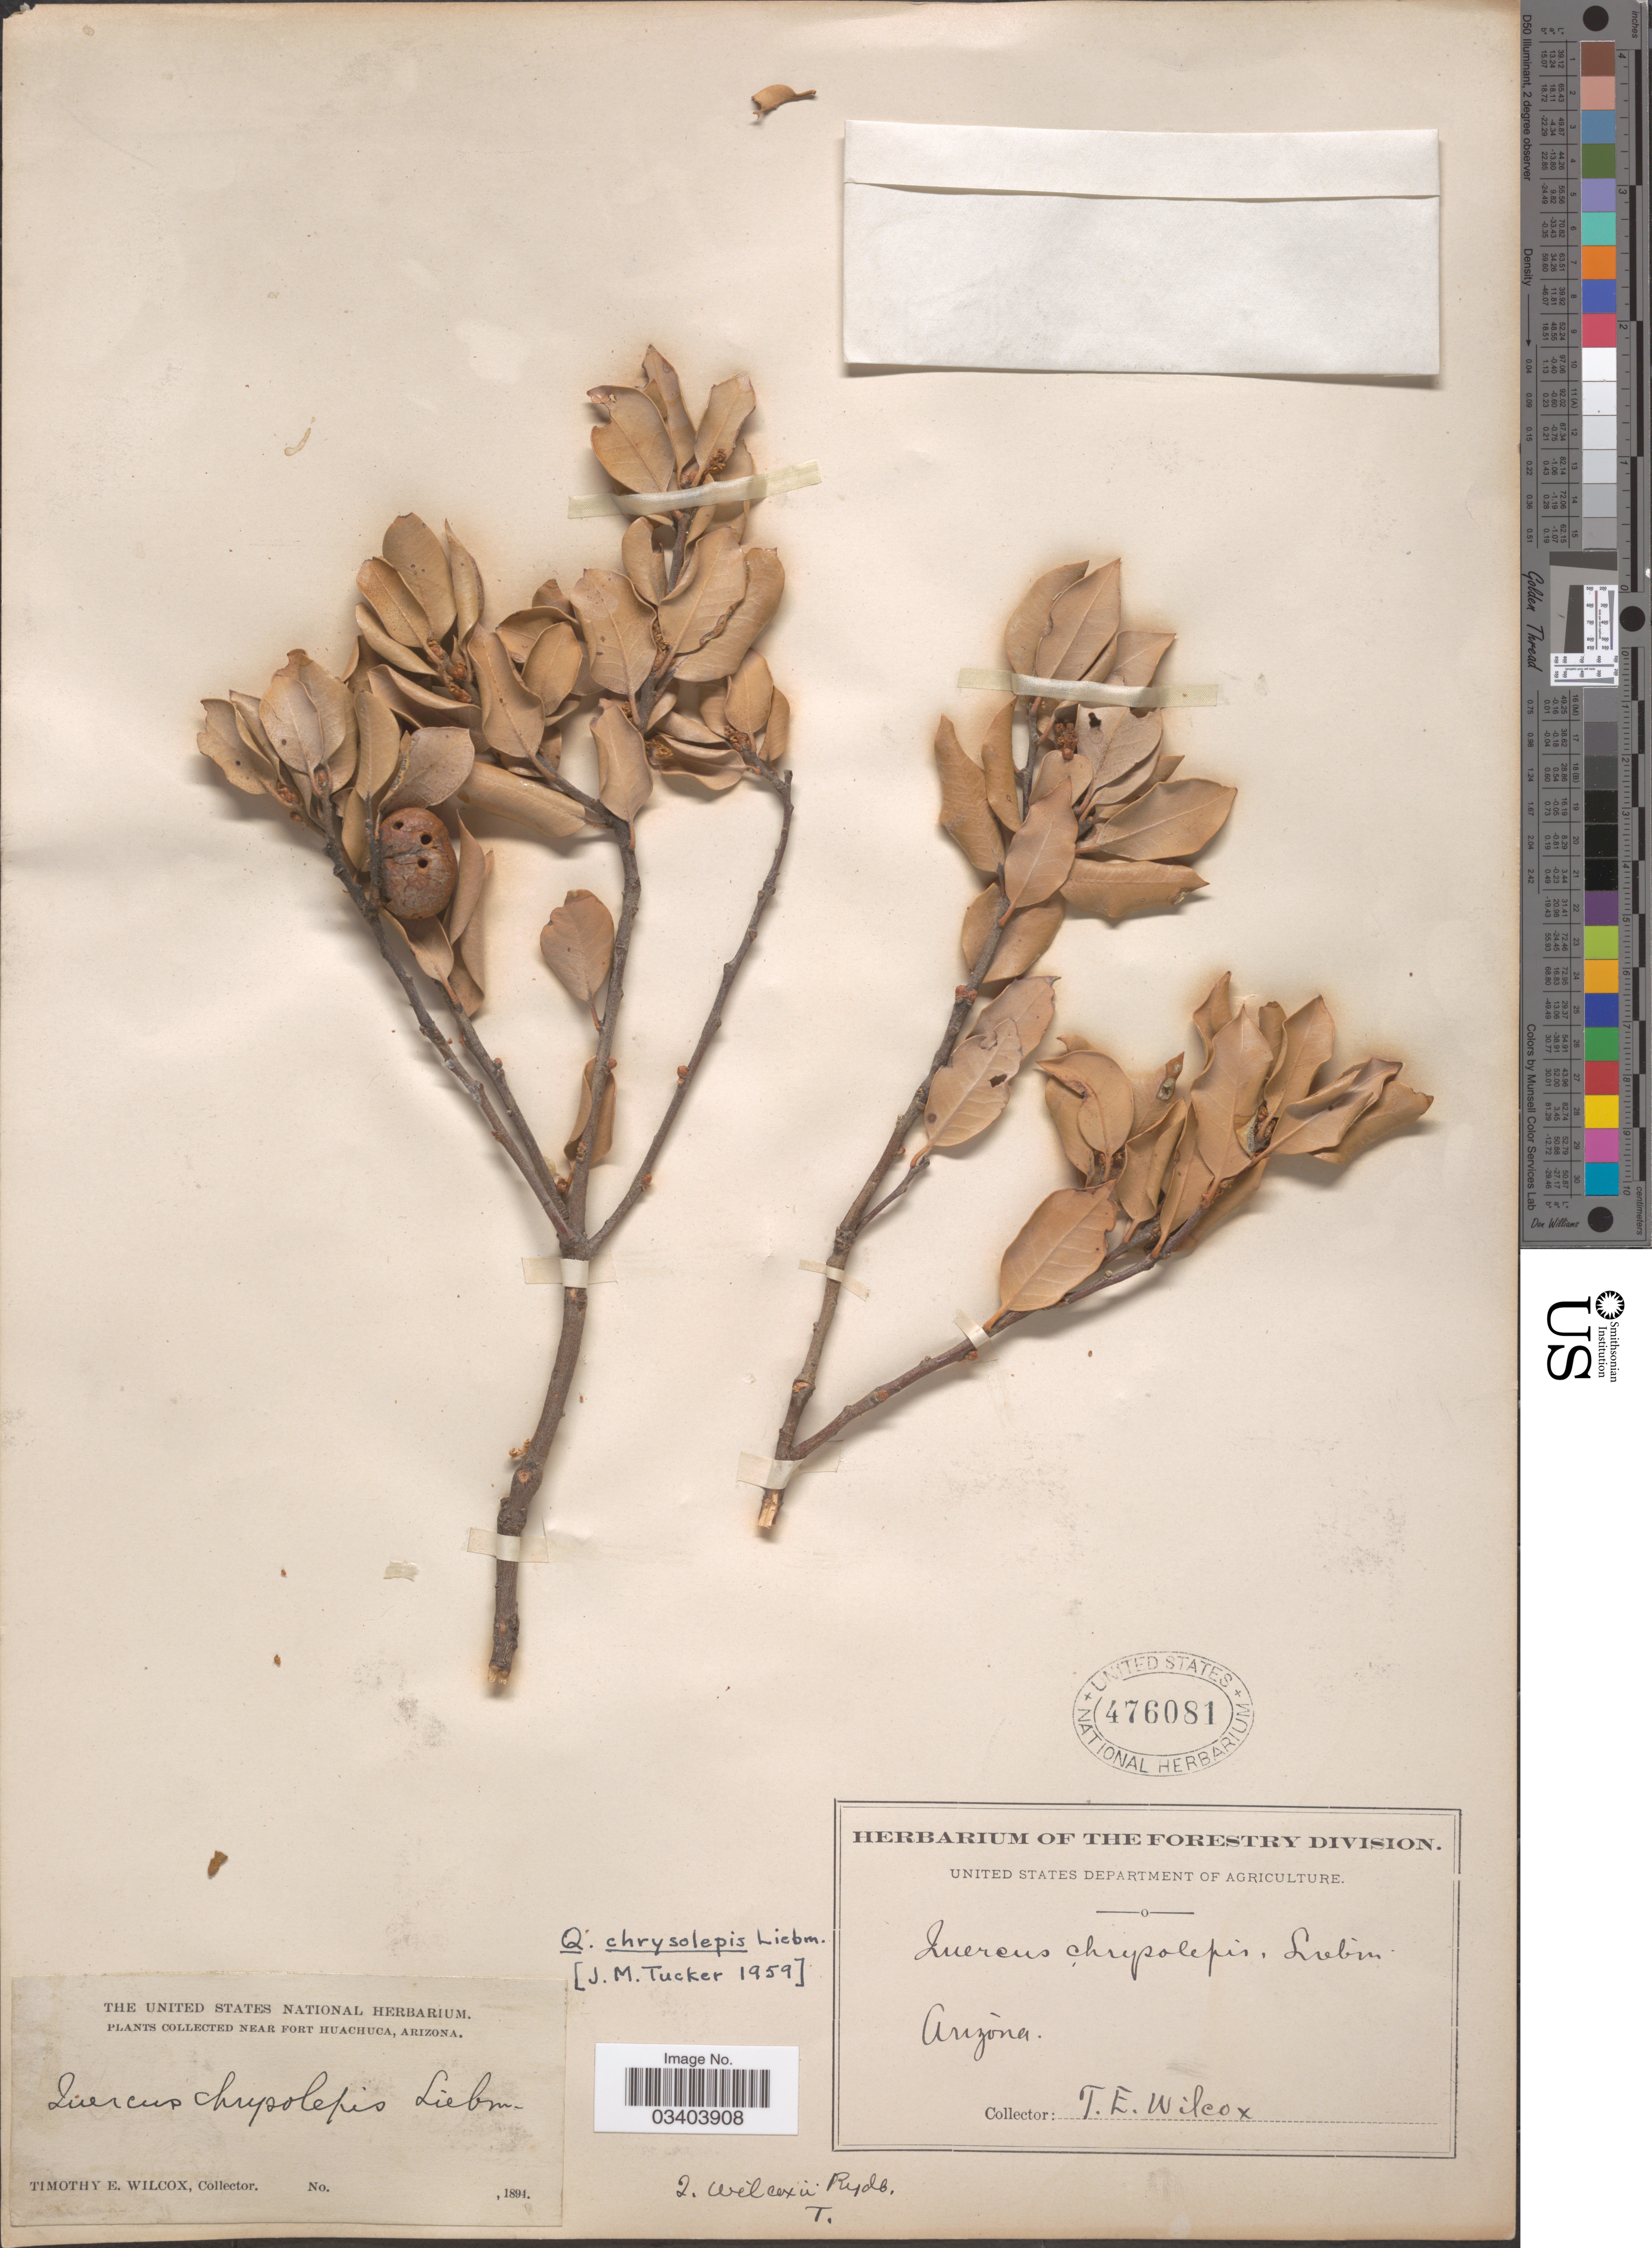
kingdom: Plantae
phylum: Tracheophyta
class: Magnoliopsida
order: Fagales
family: Fagaceae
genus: Quercus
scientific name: Quercus chrysolepis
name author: Liebm.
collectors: T. E. Wilcox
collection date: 1894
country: United States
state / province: Arizona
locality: Near Fort Huachuca.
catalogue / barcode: US 476081